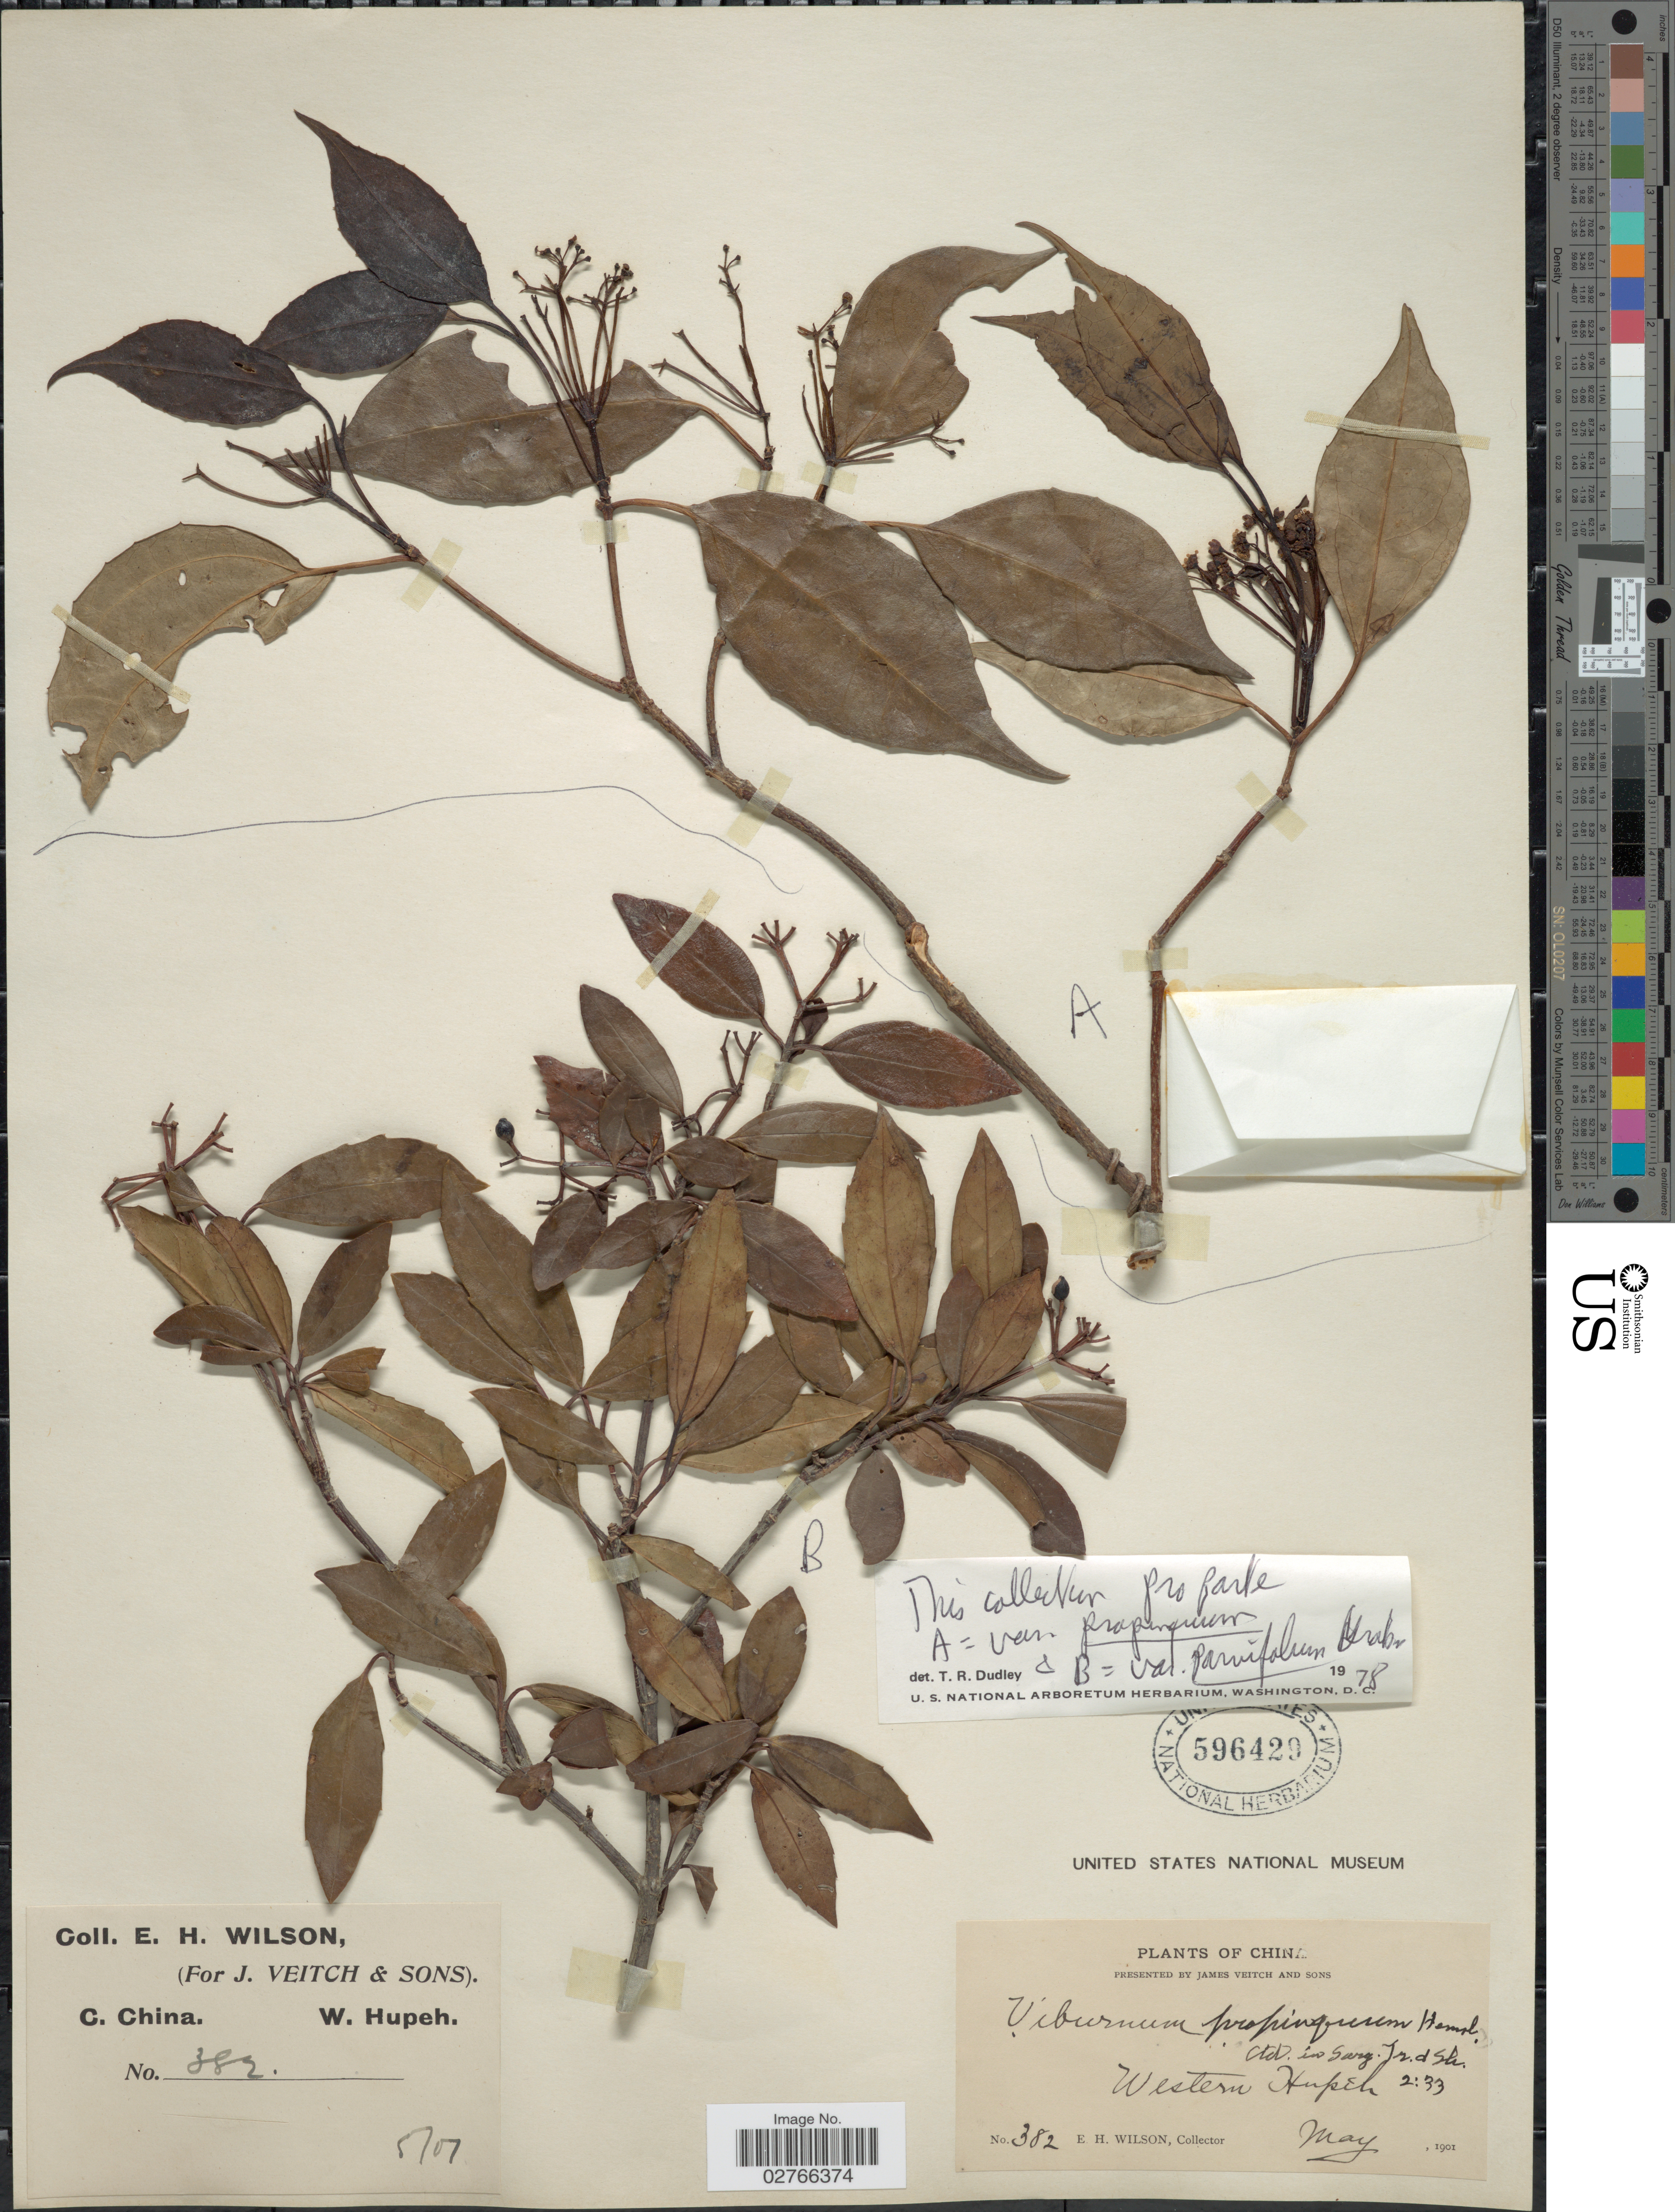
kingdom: Plantae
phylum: Tracheophyta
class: Magnoliopsida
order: Dipsacales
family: Viburnaceae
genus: Viburnum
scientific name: Viburnum propinquum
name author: Hemsl. in F.B. Forbes & Hemsl.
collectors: E. Wilson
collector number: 382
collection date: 1901-05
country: China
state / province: Hubei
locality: C. China, W. Hupeh, Western Hupeh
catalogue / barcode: US 596429